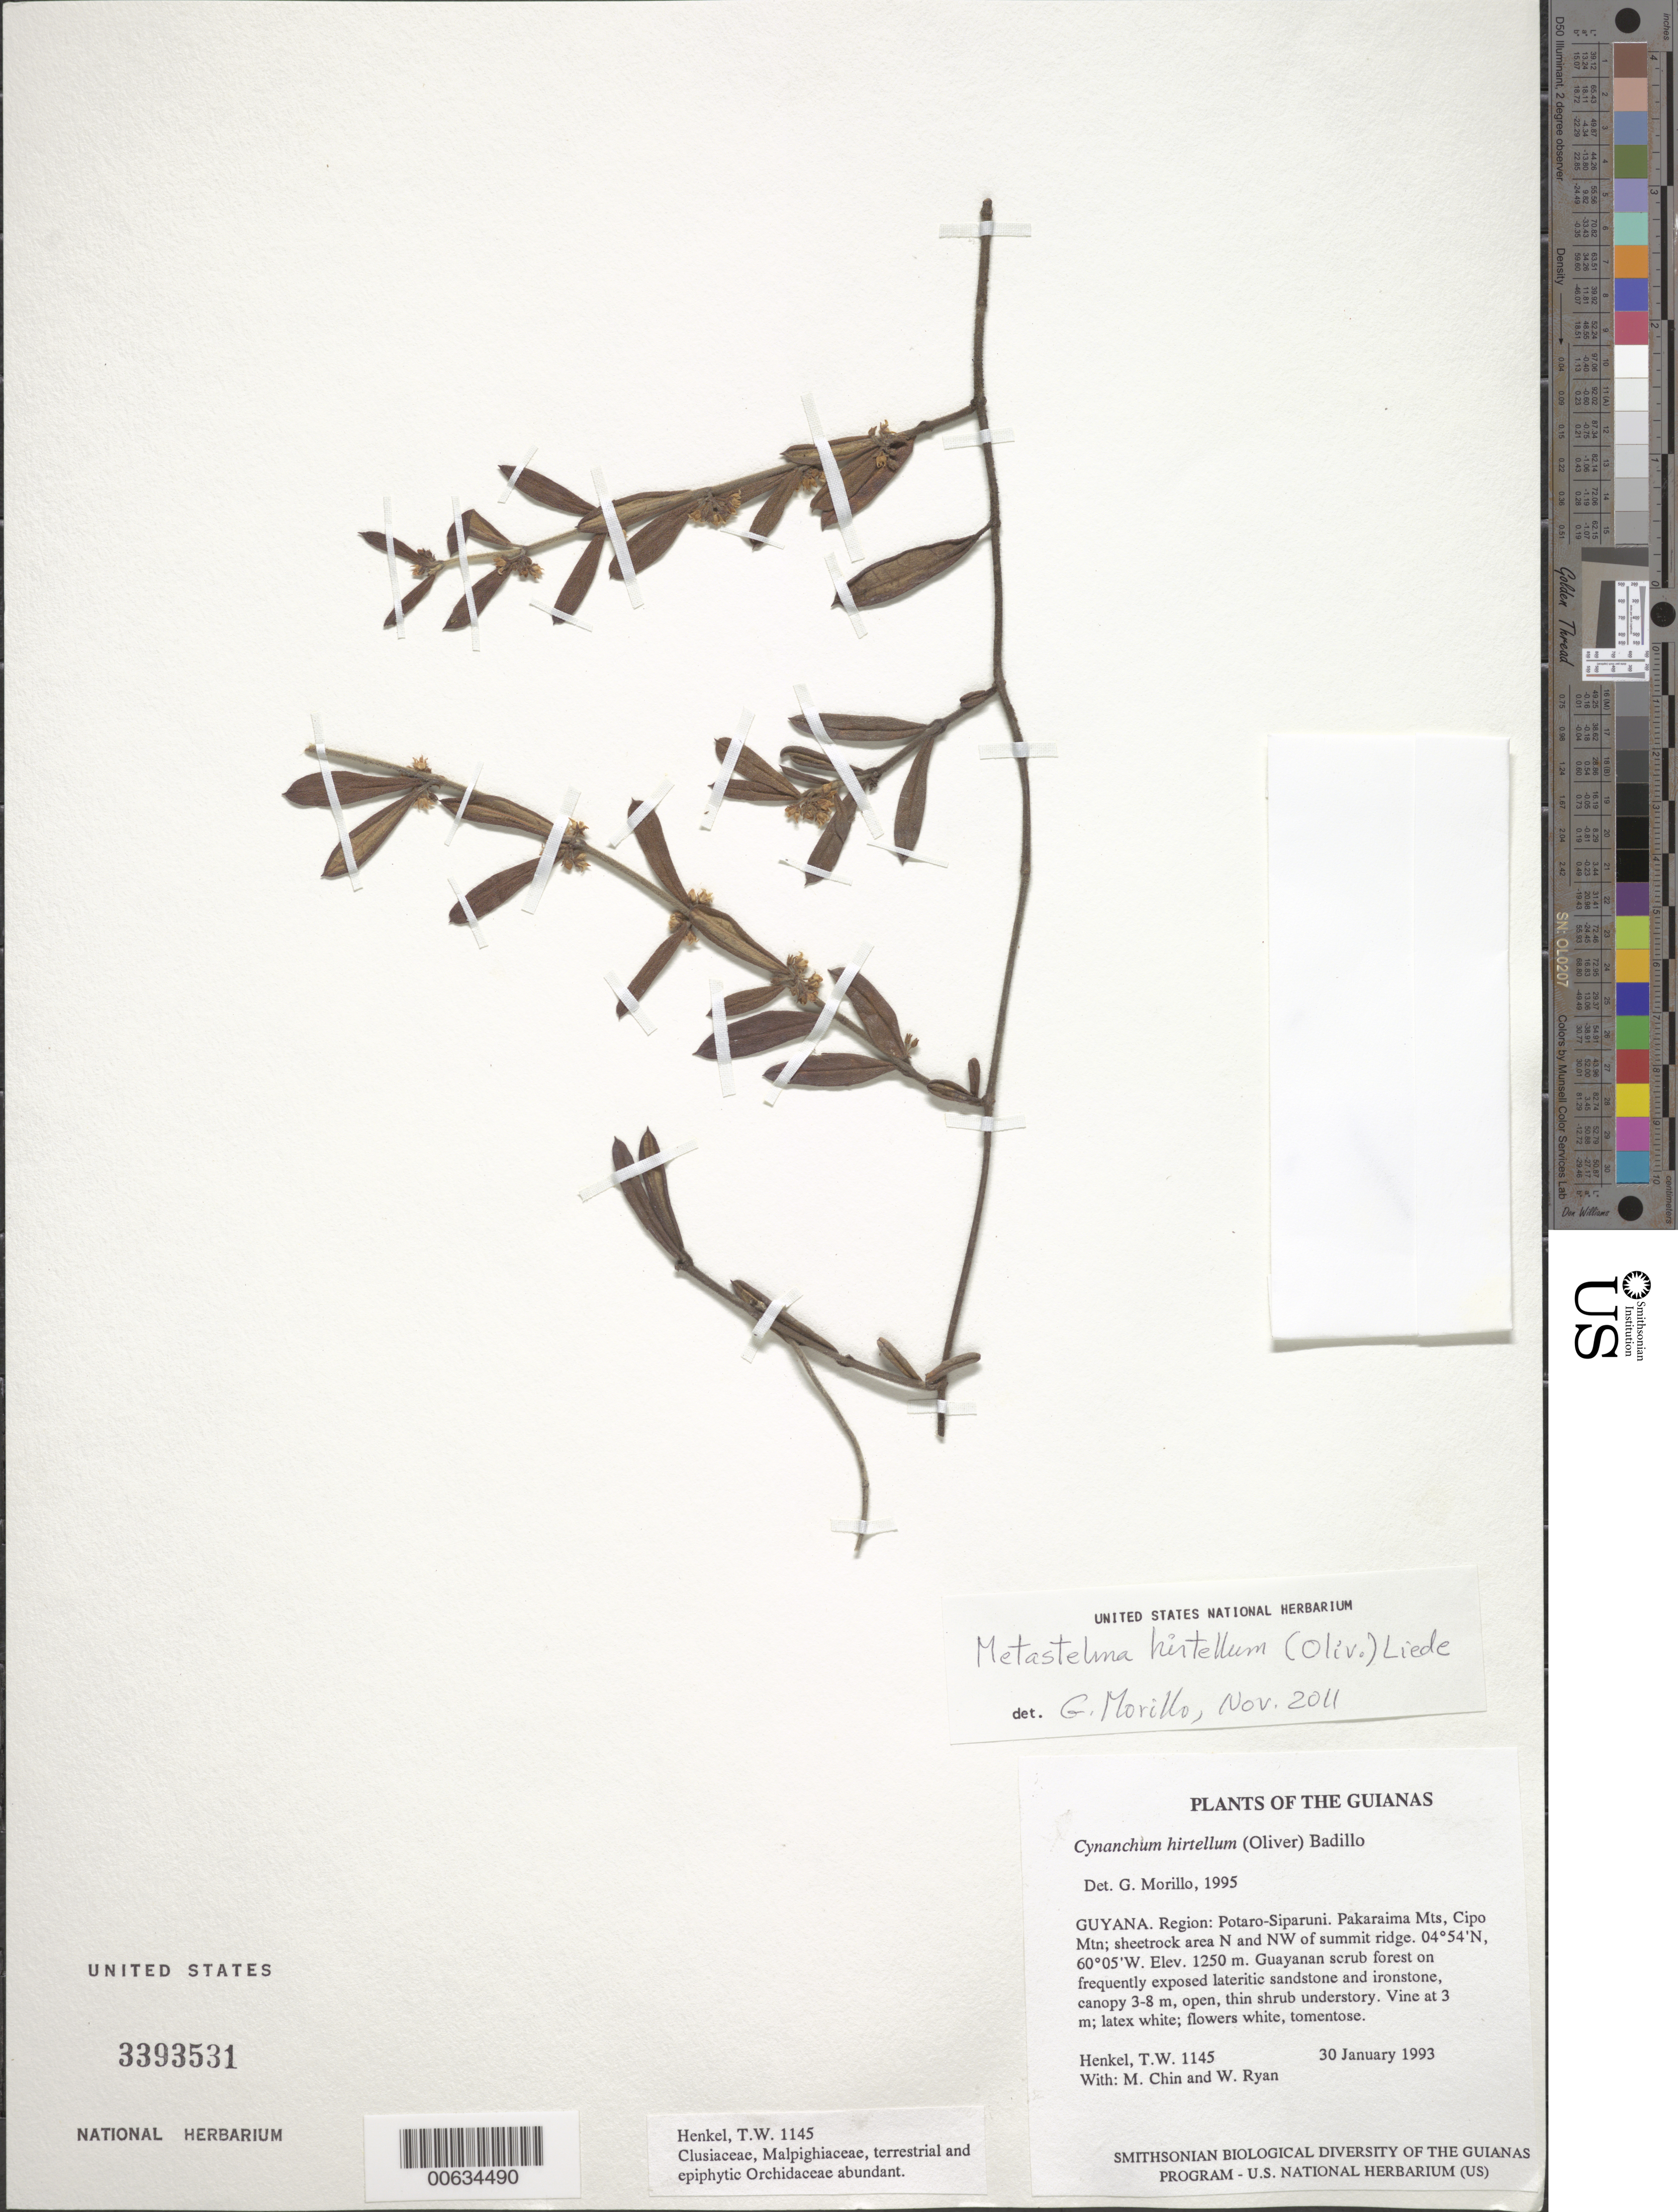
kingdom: Plantae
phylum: Tracheophyta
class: Magnoliopsida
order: Gentianales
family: Apocynaceae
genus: Metastelma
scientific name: Metastelma hirtellum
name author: (Oliv.) Liede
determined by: Morillo, G. N.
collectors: T. Henkel, M. Chin & W. Ryan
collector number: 1145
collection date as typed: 30 January 1993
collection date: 1993-01-30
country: Guyana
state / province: Potaro-Siparuni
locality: Pakaraima Mts, Cipo Mtn; sheetrock area N and NW of summit ridge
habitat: Guayanan scrub forest on frequently exposed lateritic sandstone and ironstone, canopy 3-8 m, open, thin shrub understory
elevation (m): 1250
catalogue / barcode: US 3393531